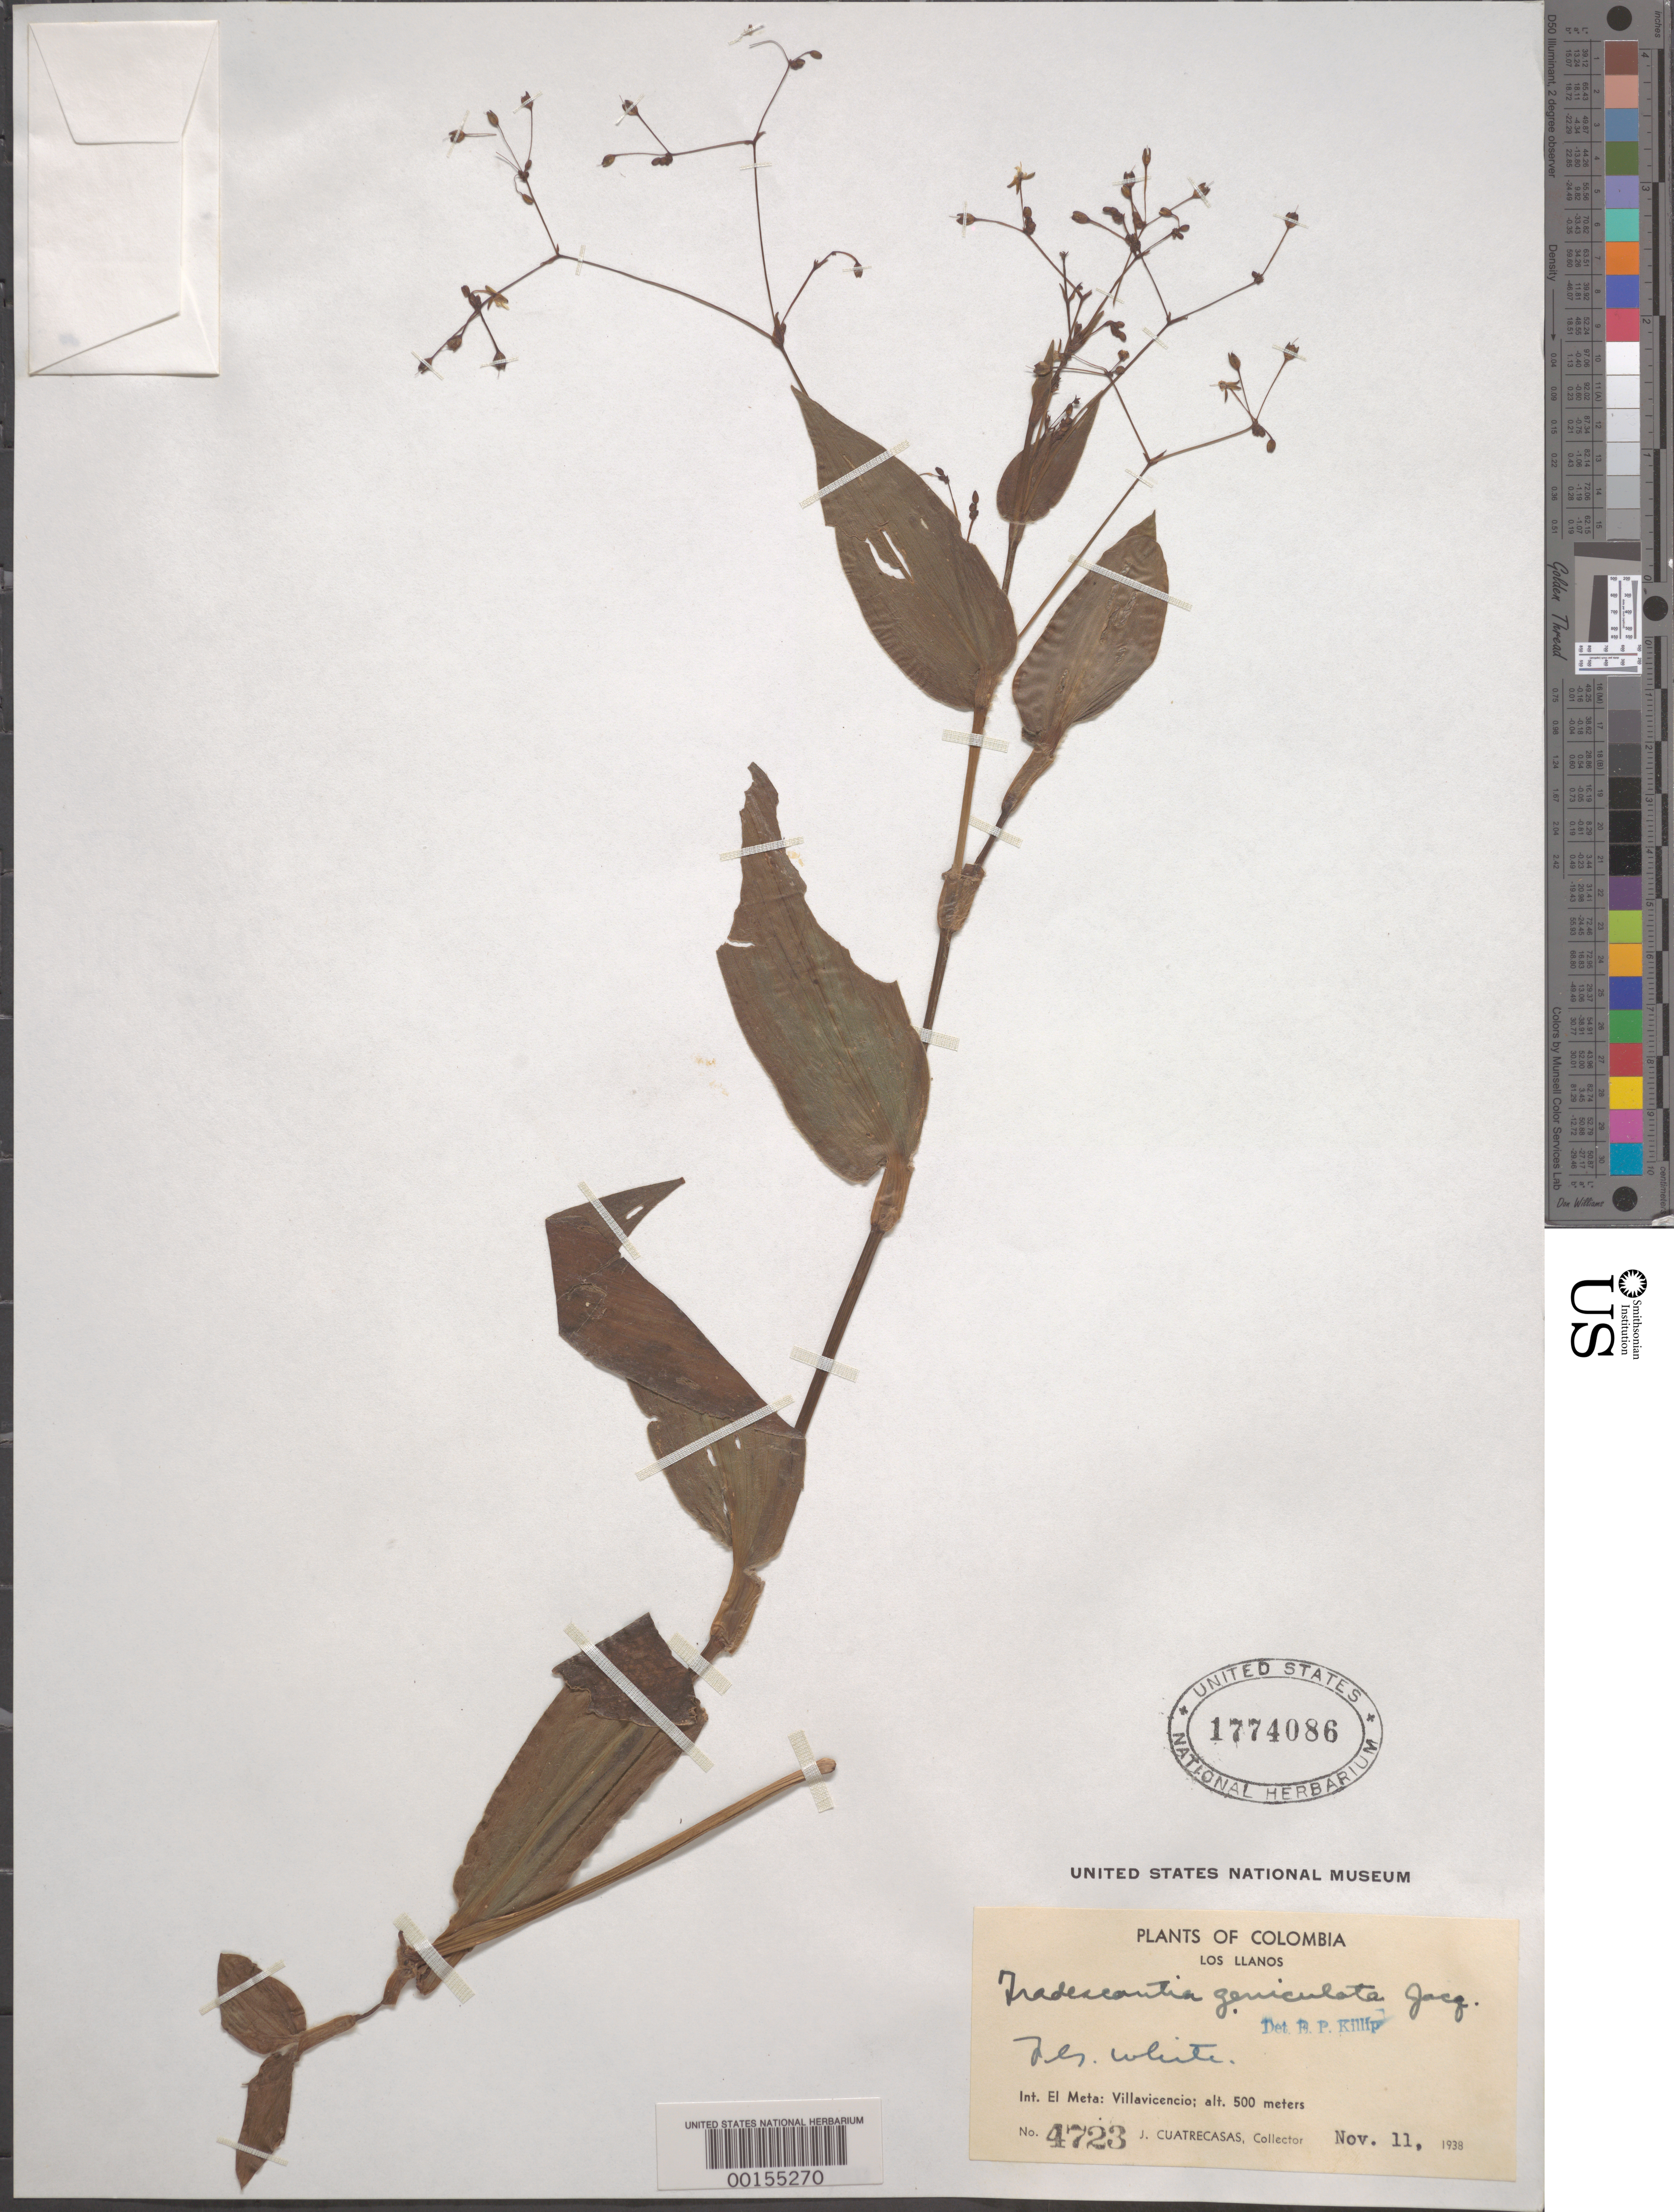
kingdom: Plantae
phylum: Tracheophyta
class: Liliopsida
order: Commelinales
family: Commelinaceae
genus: Gibasis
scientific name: Gibasis geniculata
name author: (Jacq.) Rohweder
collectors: J. Cuatrecasas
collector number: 41723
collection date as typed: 11 Nov 1938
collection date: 1938-11-11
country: Colombia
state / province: Meta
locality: Villa Vicencia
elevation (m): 500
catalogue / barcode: US 1774086